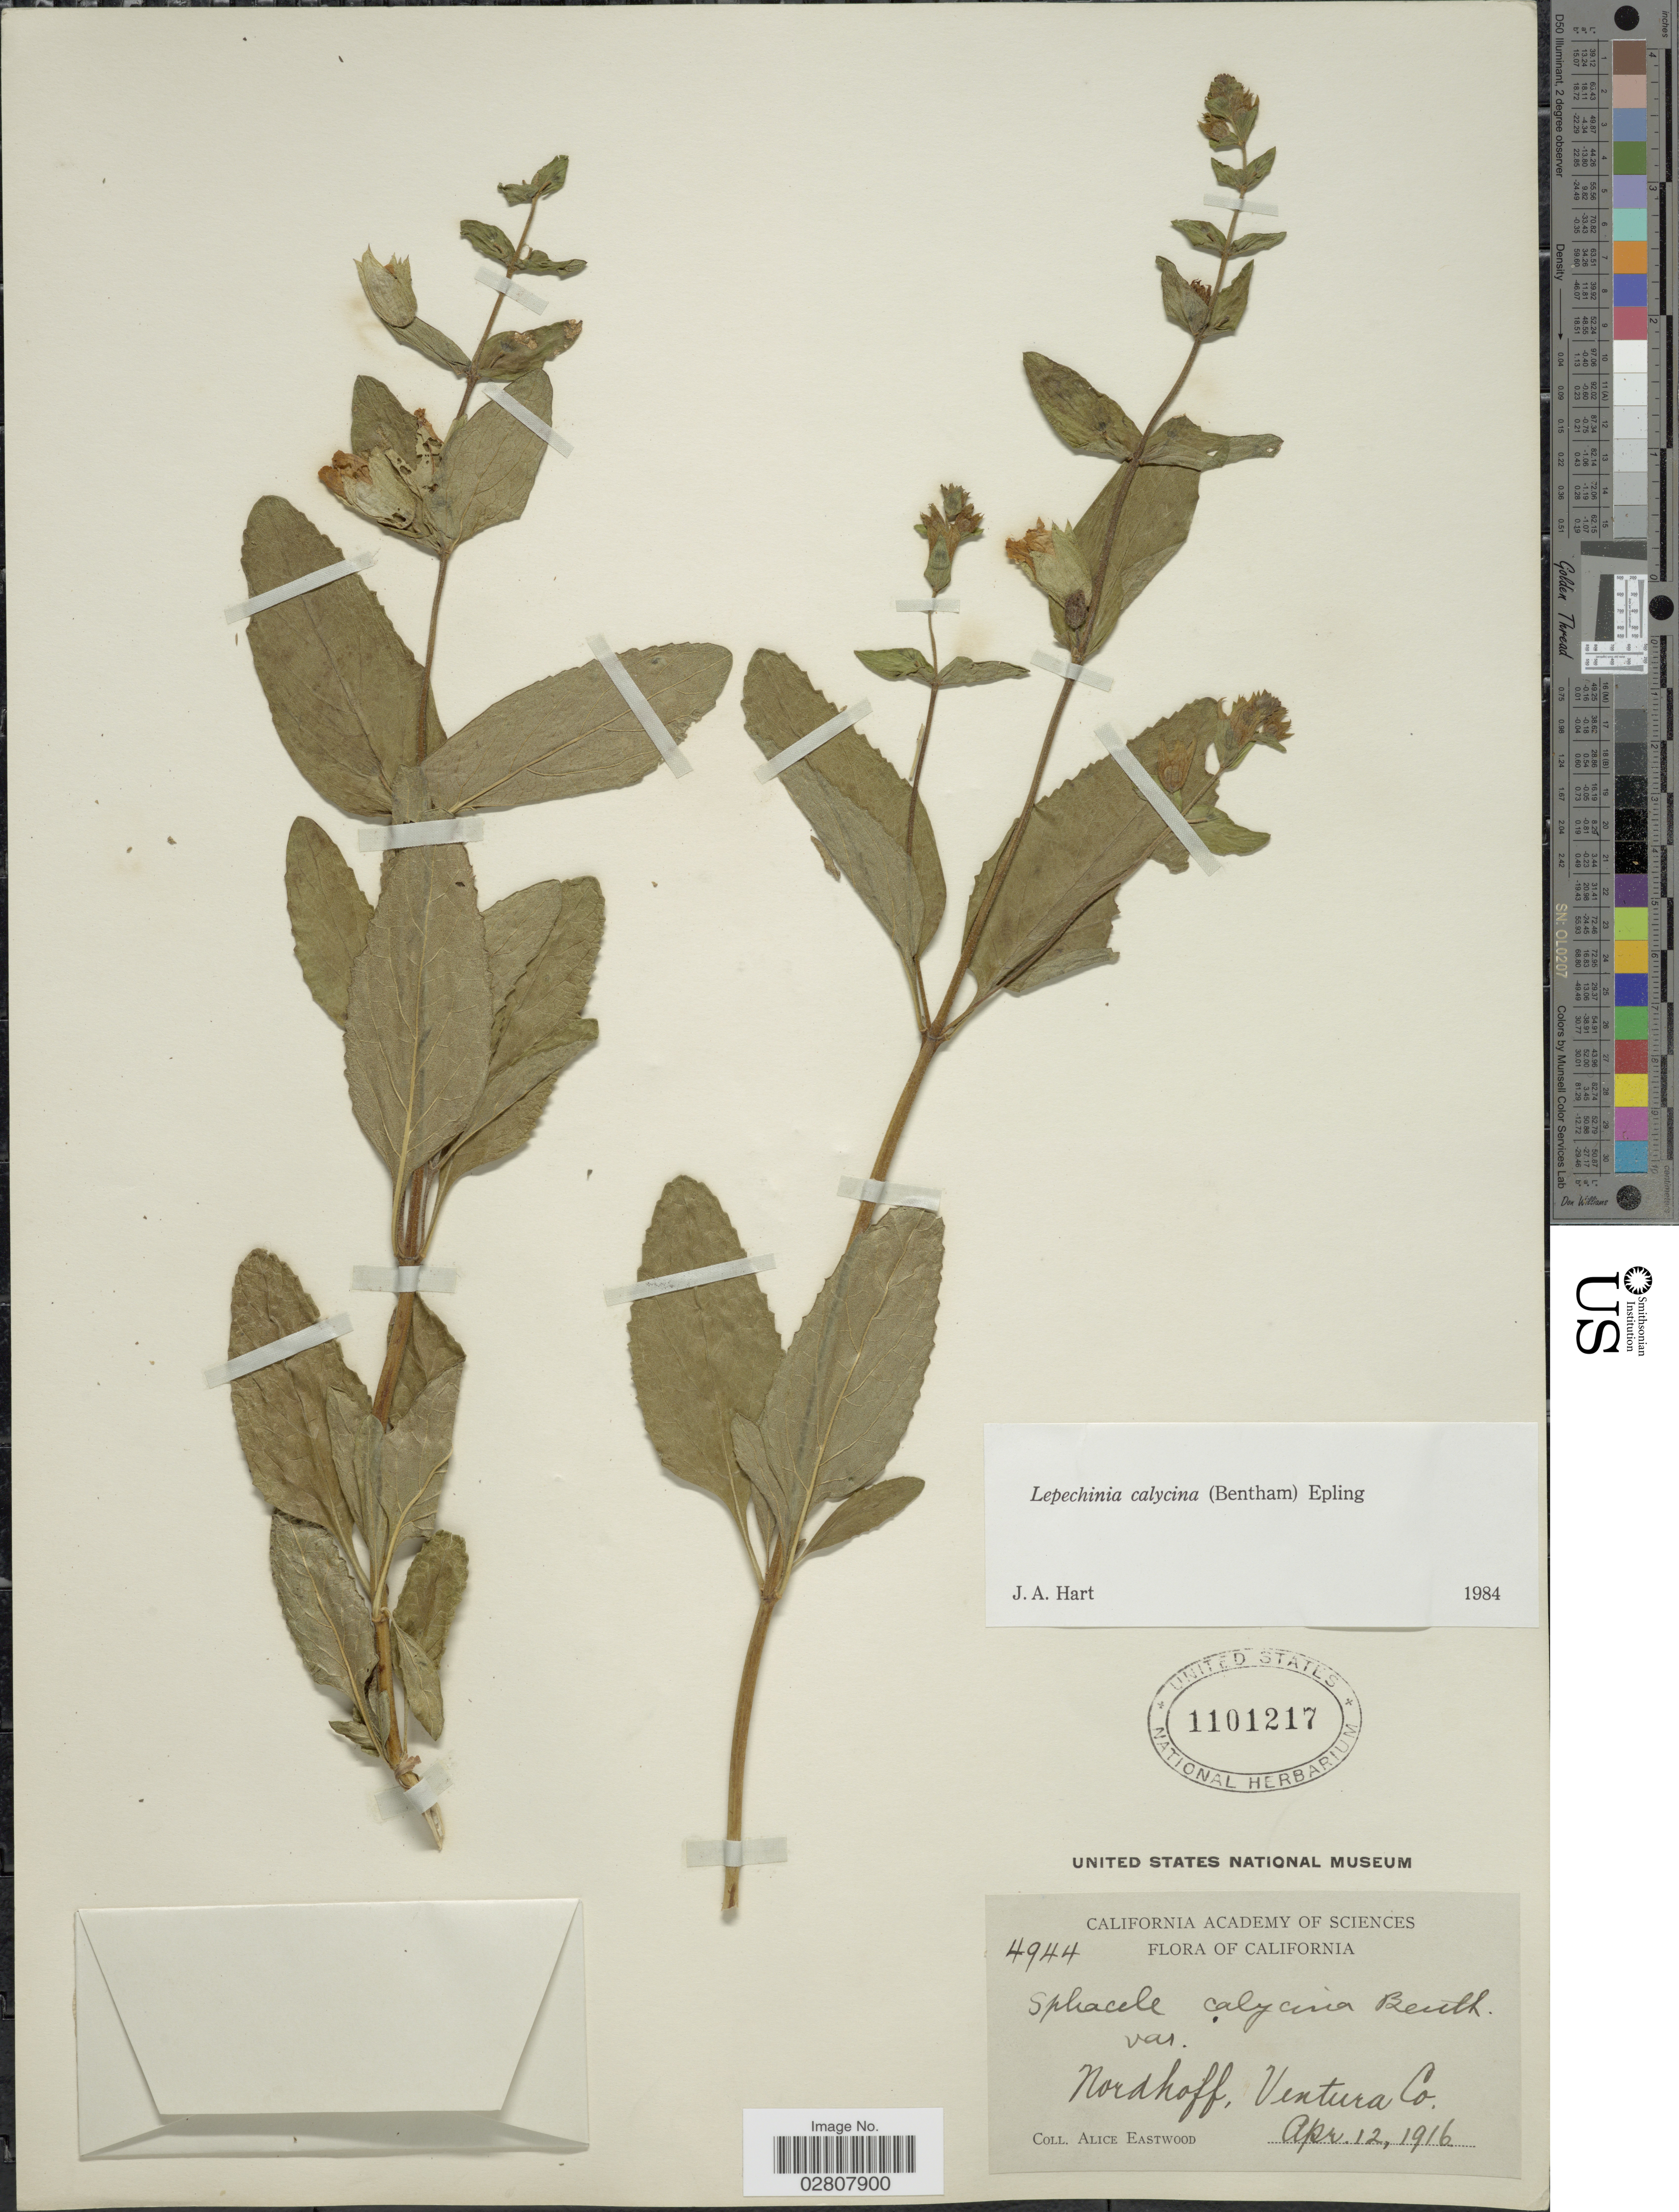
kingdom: Plantae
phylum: Tracheophyta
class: Magnoliopsida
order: Lamiales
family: Lamiaceae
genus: Lepechinia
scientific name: Lepechinia calycina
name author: (Benth.) Epling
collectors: A. Eastwood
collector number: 4944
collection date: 1916-04-12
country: United States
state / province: California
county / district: Ventura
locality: Nordhoff, Ventura Co.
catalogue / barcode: US 1101217